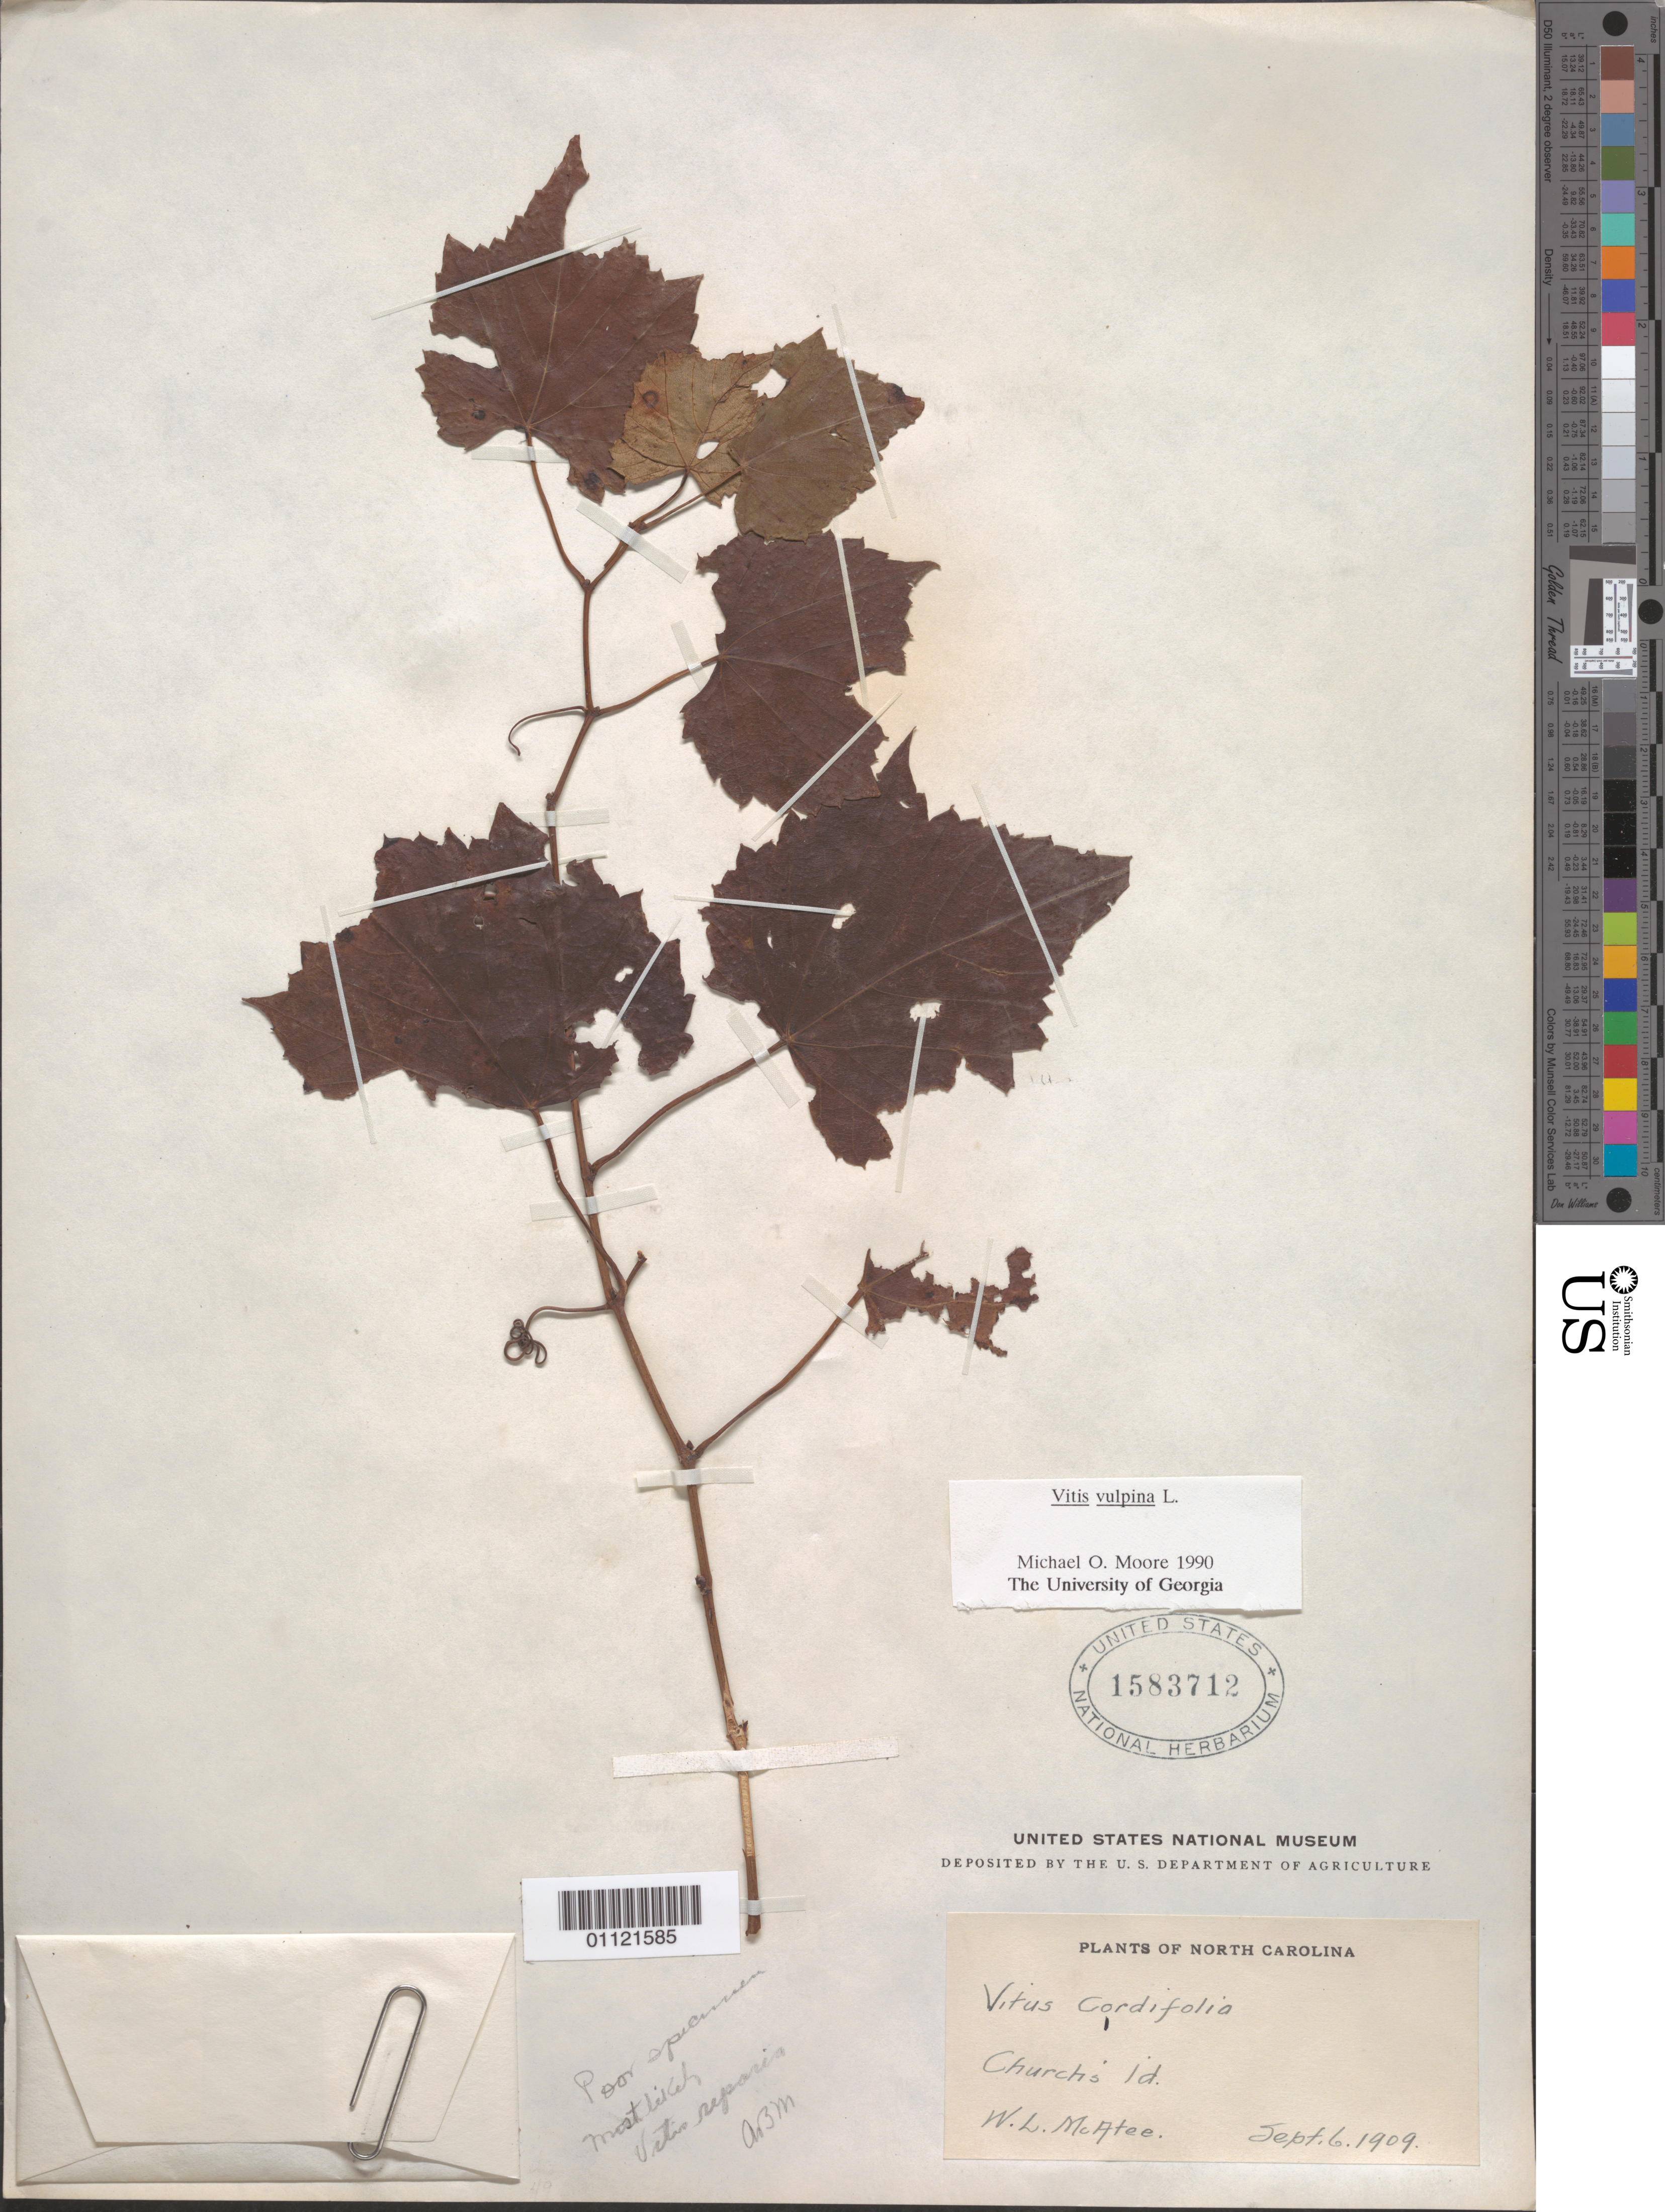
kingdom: Plantae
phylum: Tracheophyta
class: Magnoliopsida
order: Vitales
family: Vitaceae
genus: Vitis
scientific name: Vitis vulpina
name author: L.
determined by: Moore, M. O.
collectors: W. McAtee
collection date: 1909-09-06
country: United States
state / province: North Carolina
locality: Churchs Id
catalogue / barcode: US 1583712